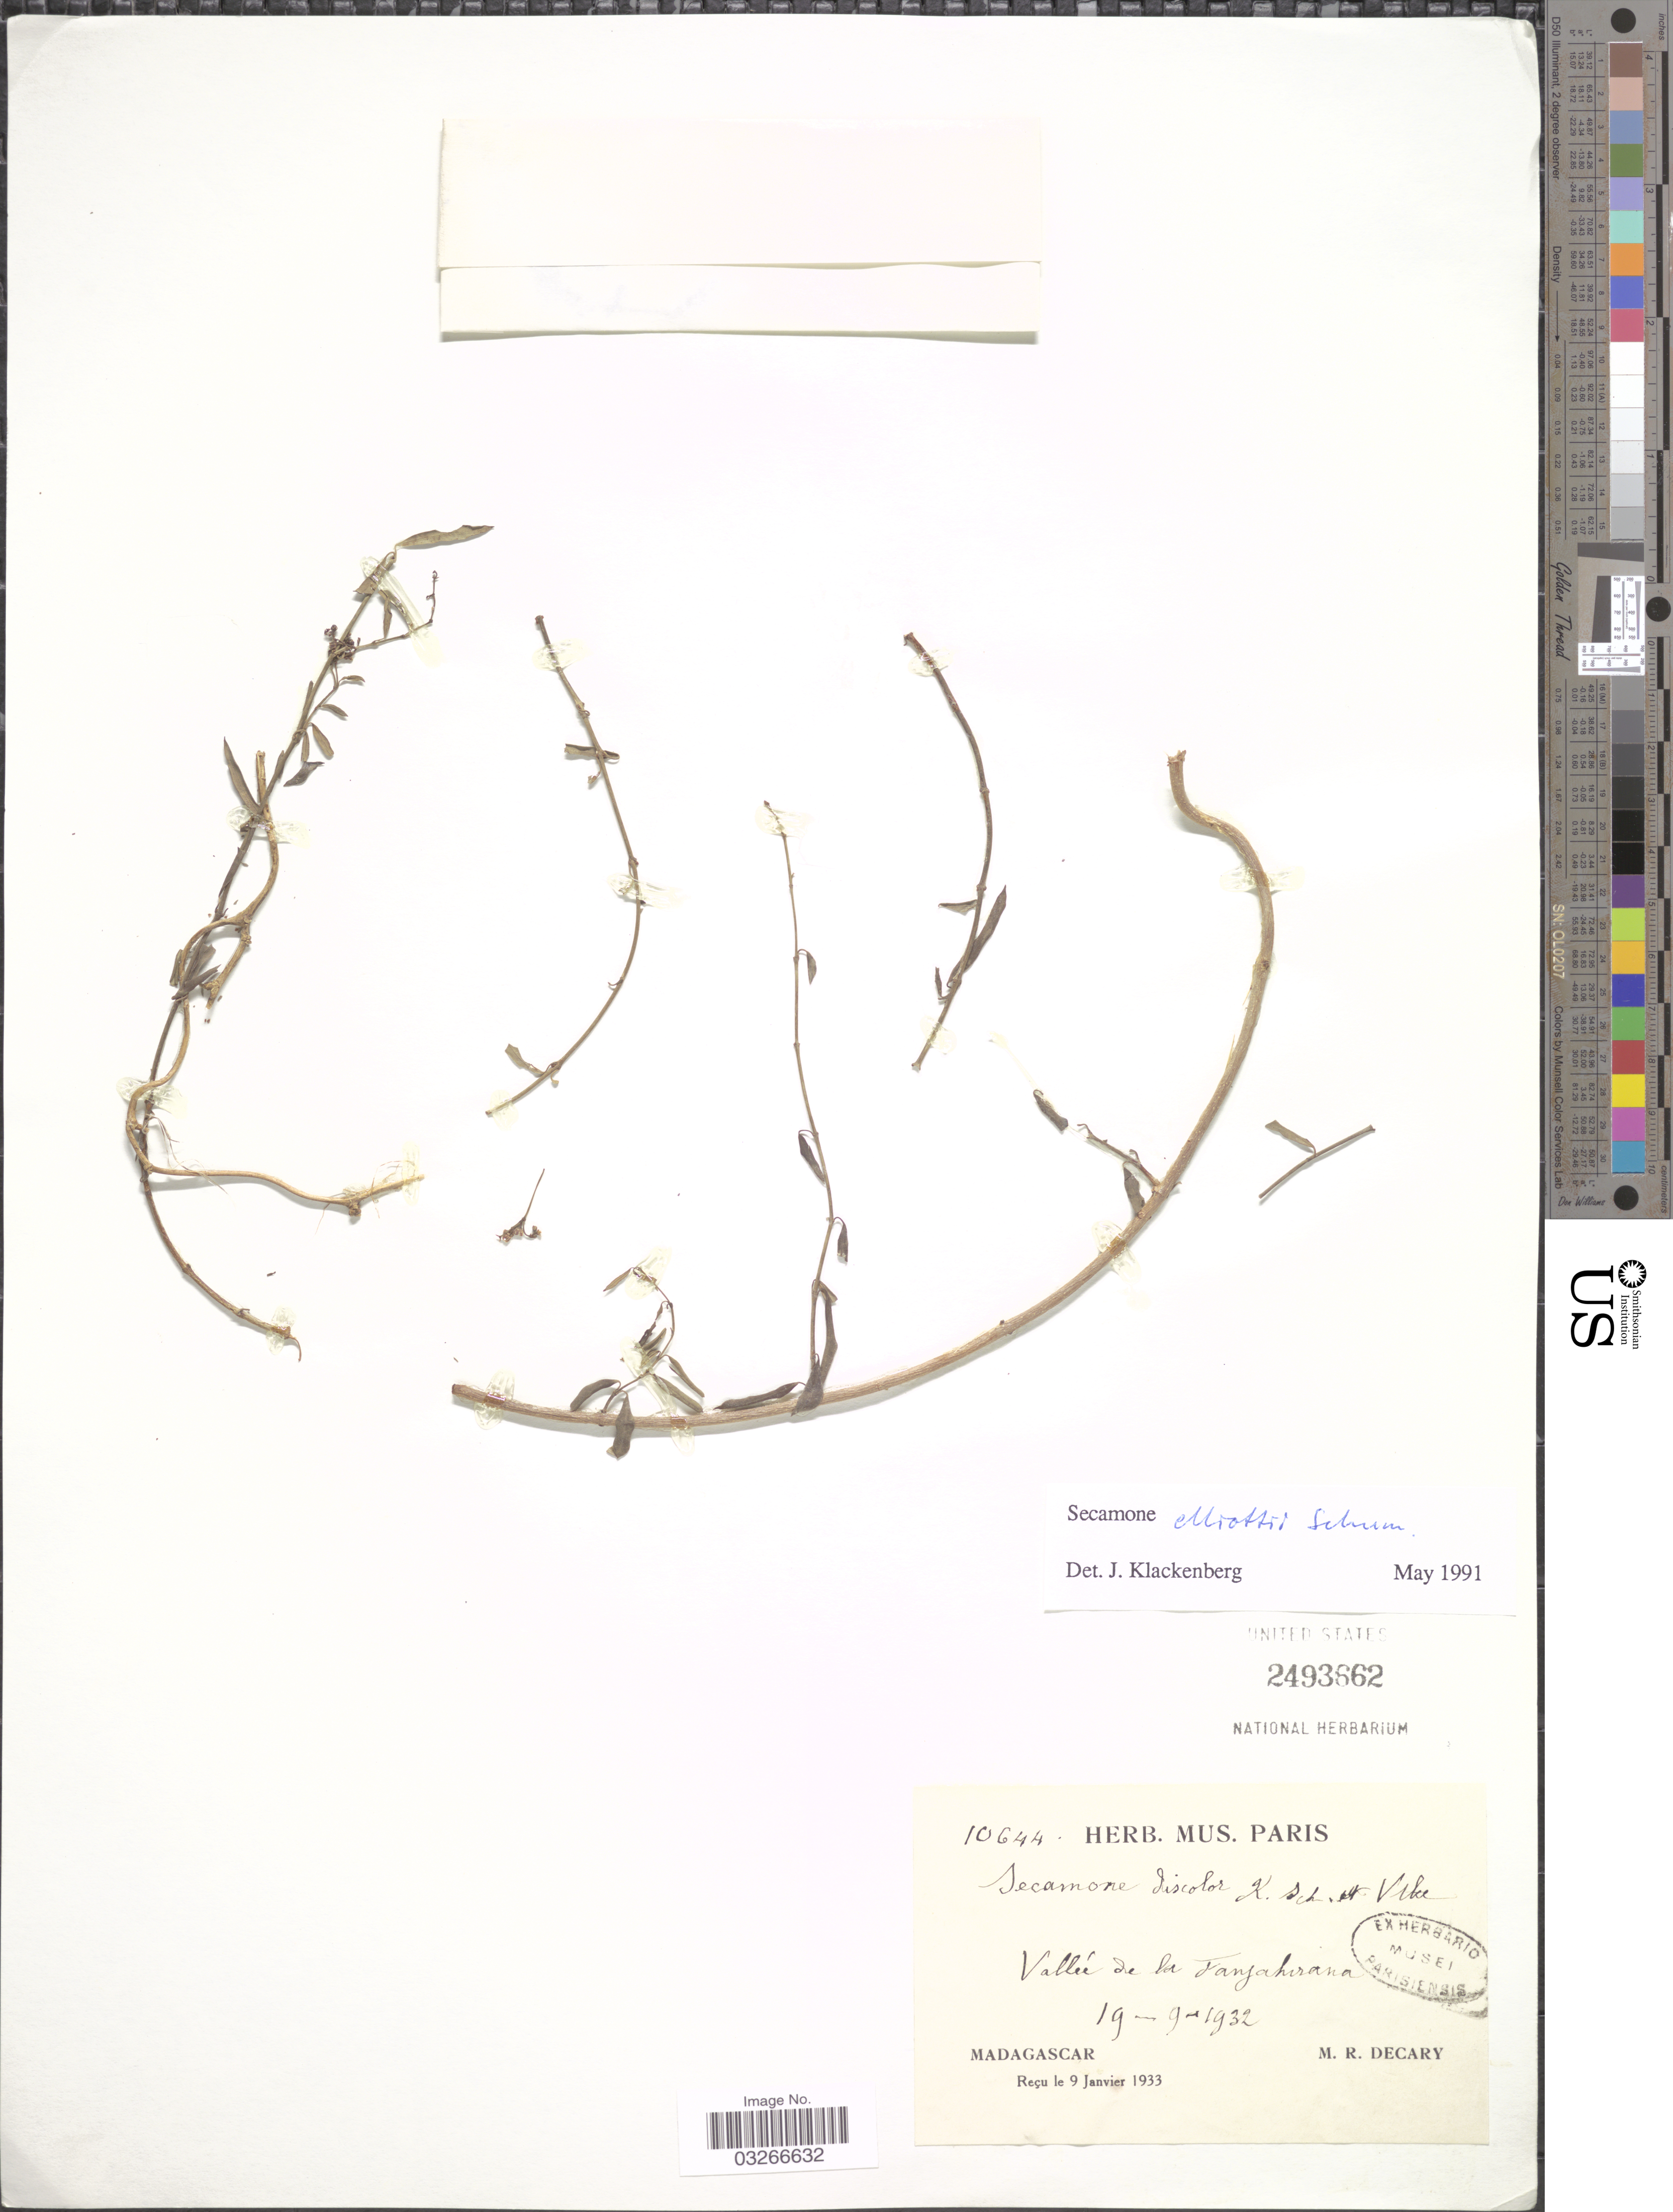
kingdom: Plantae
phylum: Tracheophyta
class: Magnoliopsida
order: Gentianales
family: Apocynaceae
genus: Secamone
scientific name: Secamone elliotii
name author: K. Schum.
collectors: R. Decary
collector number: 10644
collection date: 1932-09-19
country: Madagascar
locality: Vallée de la Fanjahirana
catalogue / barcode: US 2493662